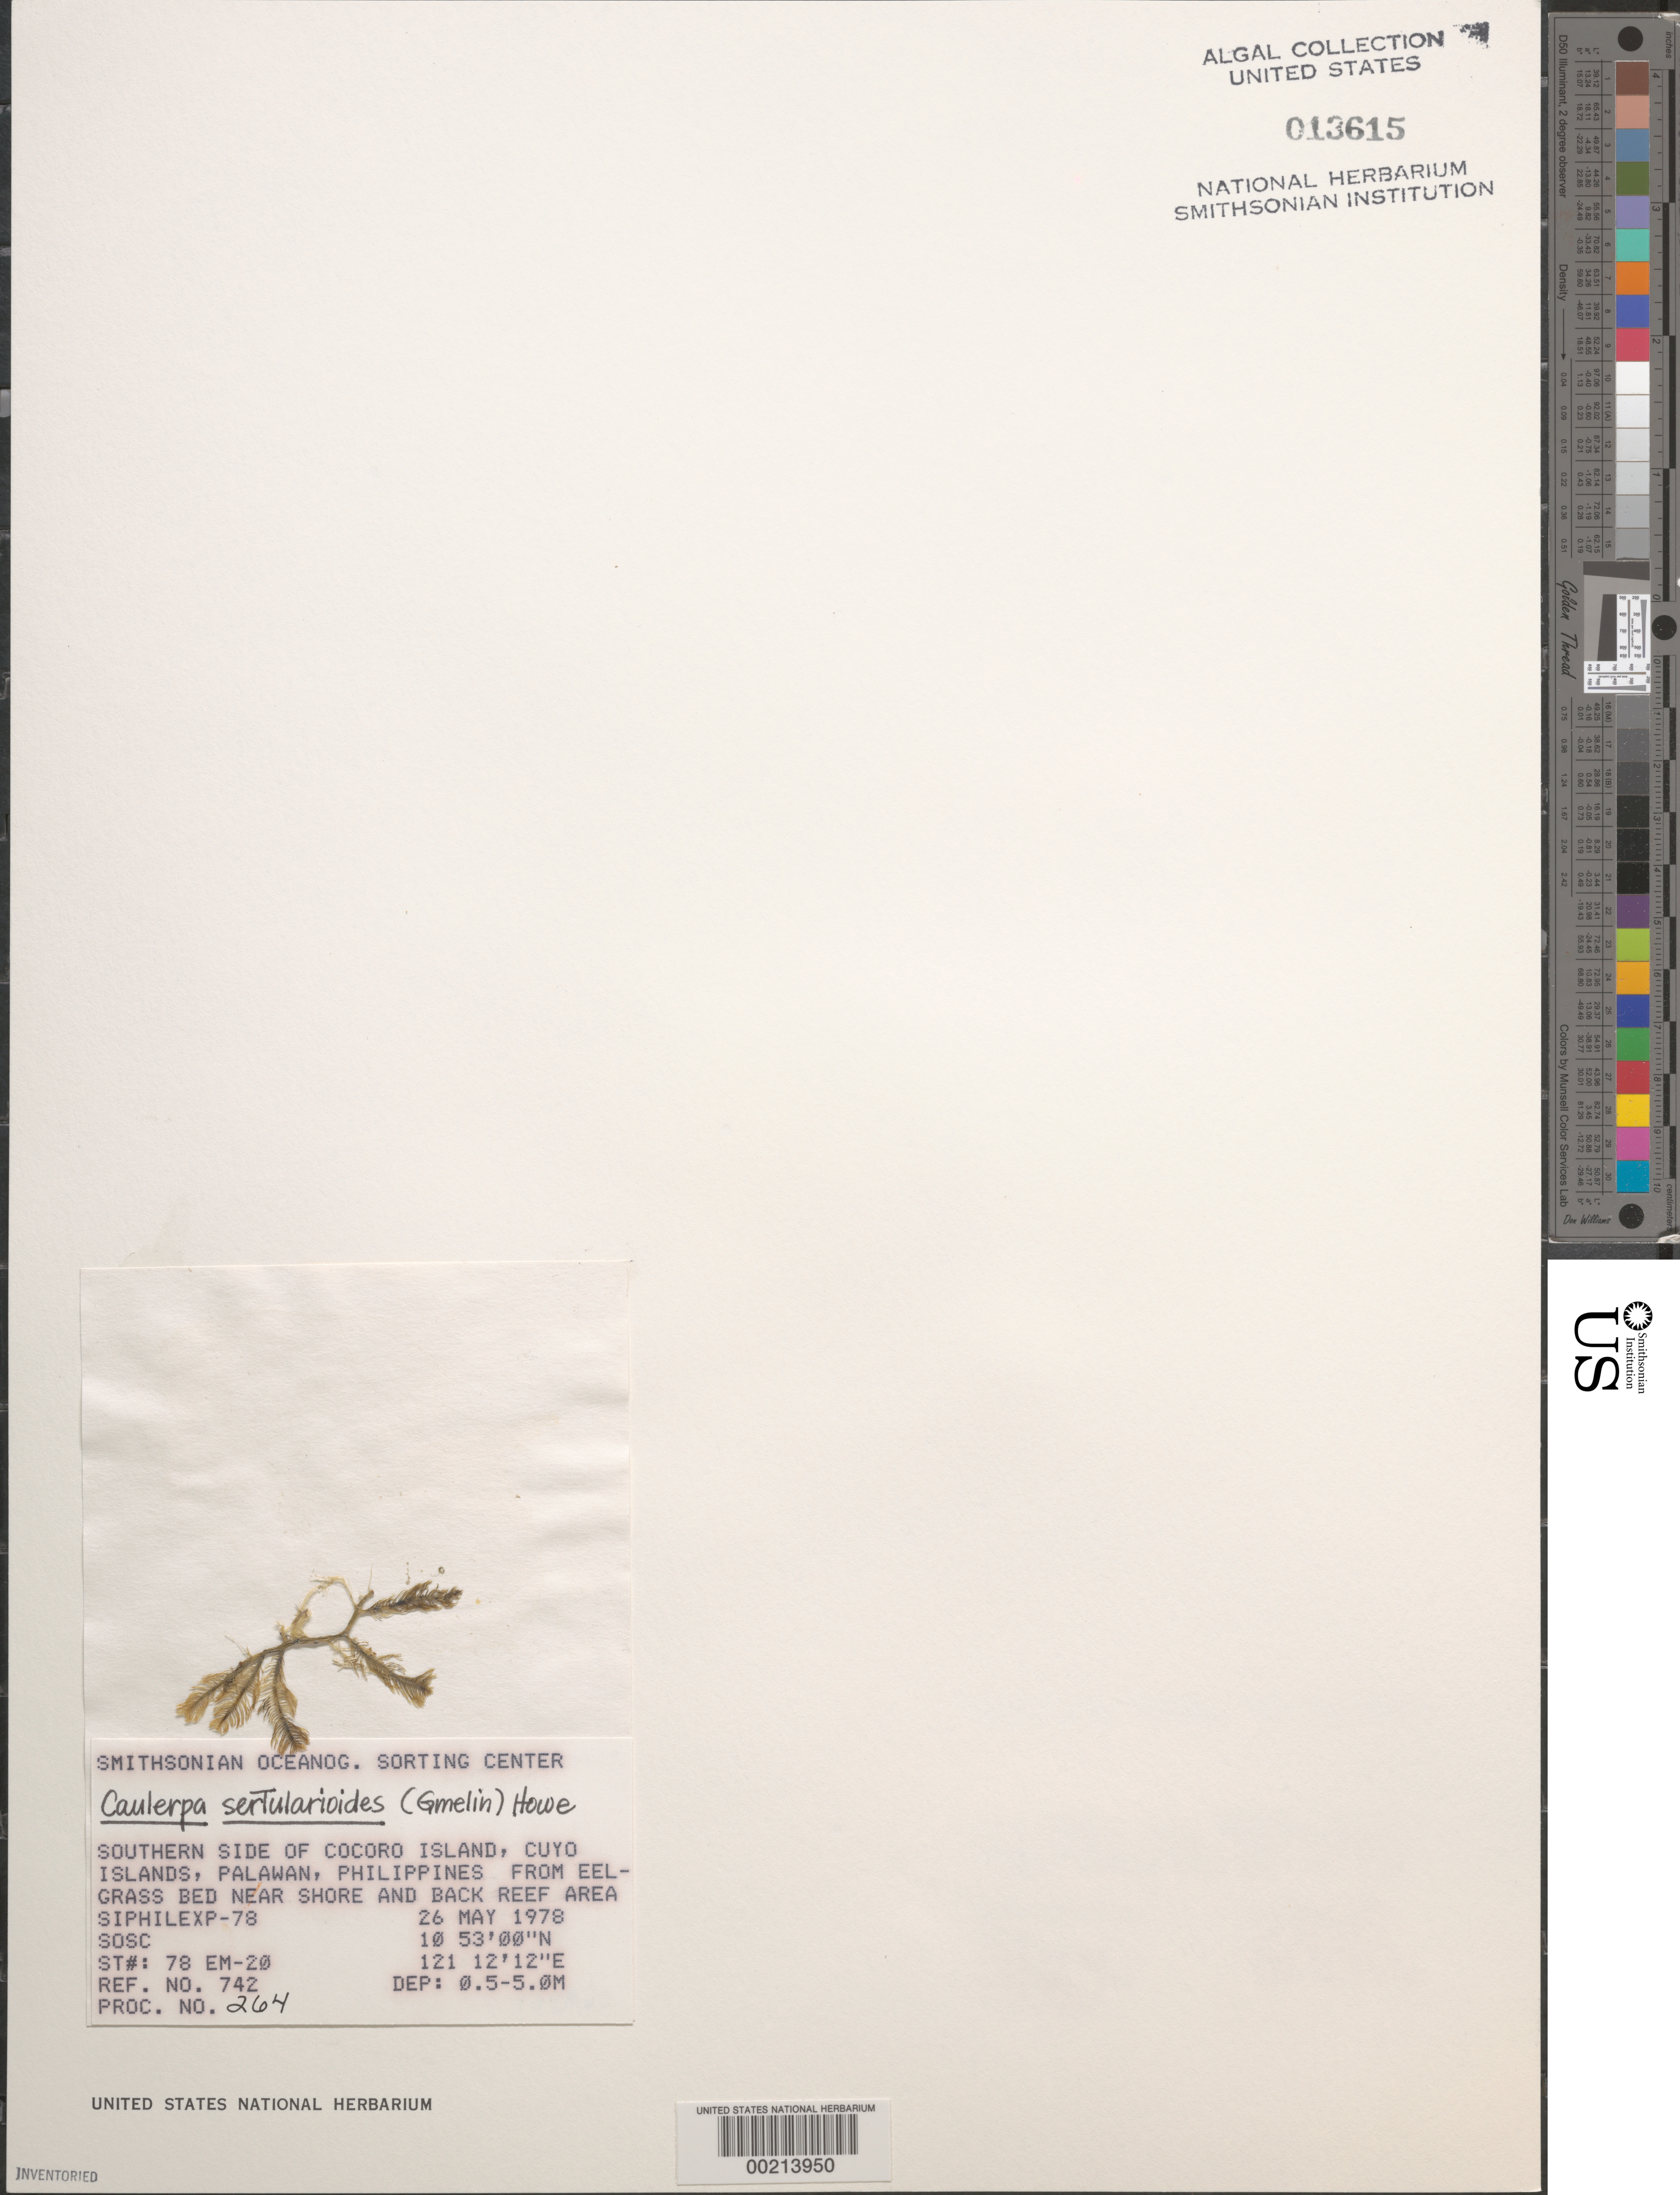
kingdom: Plantae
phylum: Chlorophyta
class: Ulvophyceae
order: Bryopsidales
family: Caulerpaceae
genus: Caulerpa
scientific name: Caulerpa sertularioides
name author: (S.G. Gmel.) M. Howe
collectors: SOSC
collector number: Station 78 Em-20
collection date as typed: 26 May 1978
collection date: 1978-05-26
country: Philippines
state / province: Mimaropa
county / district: Palawan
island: Cocoro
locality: Southern side of island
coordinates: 10 53' 00" N, 121 12' 12" E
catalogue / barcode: US 13615